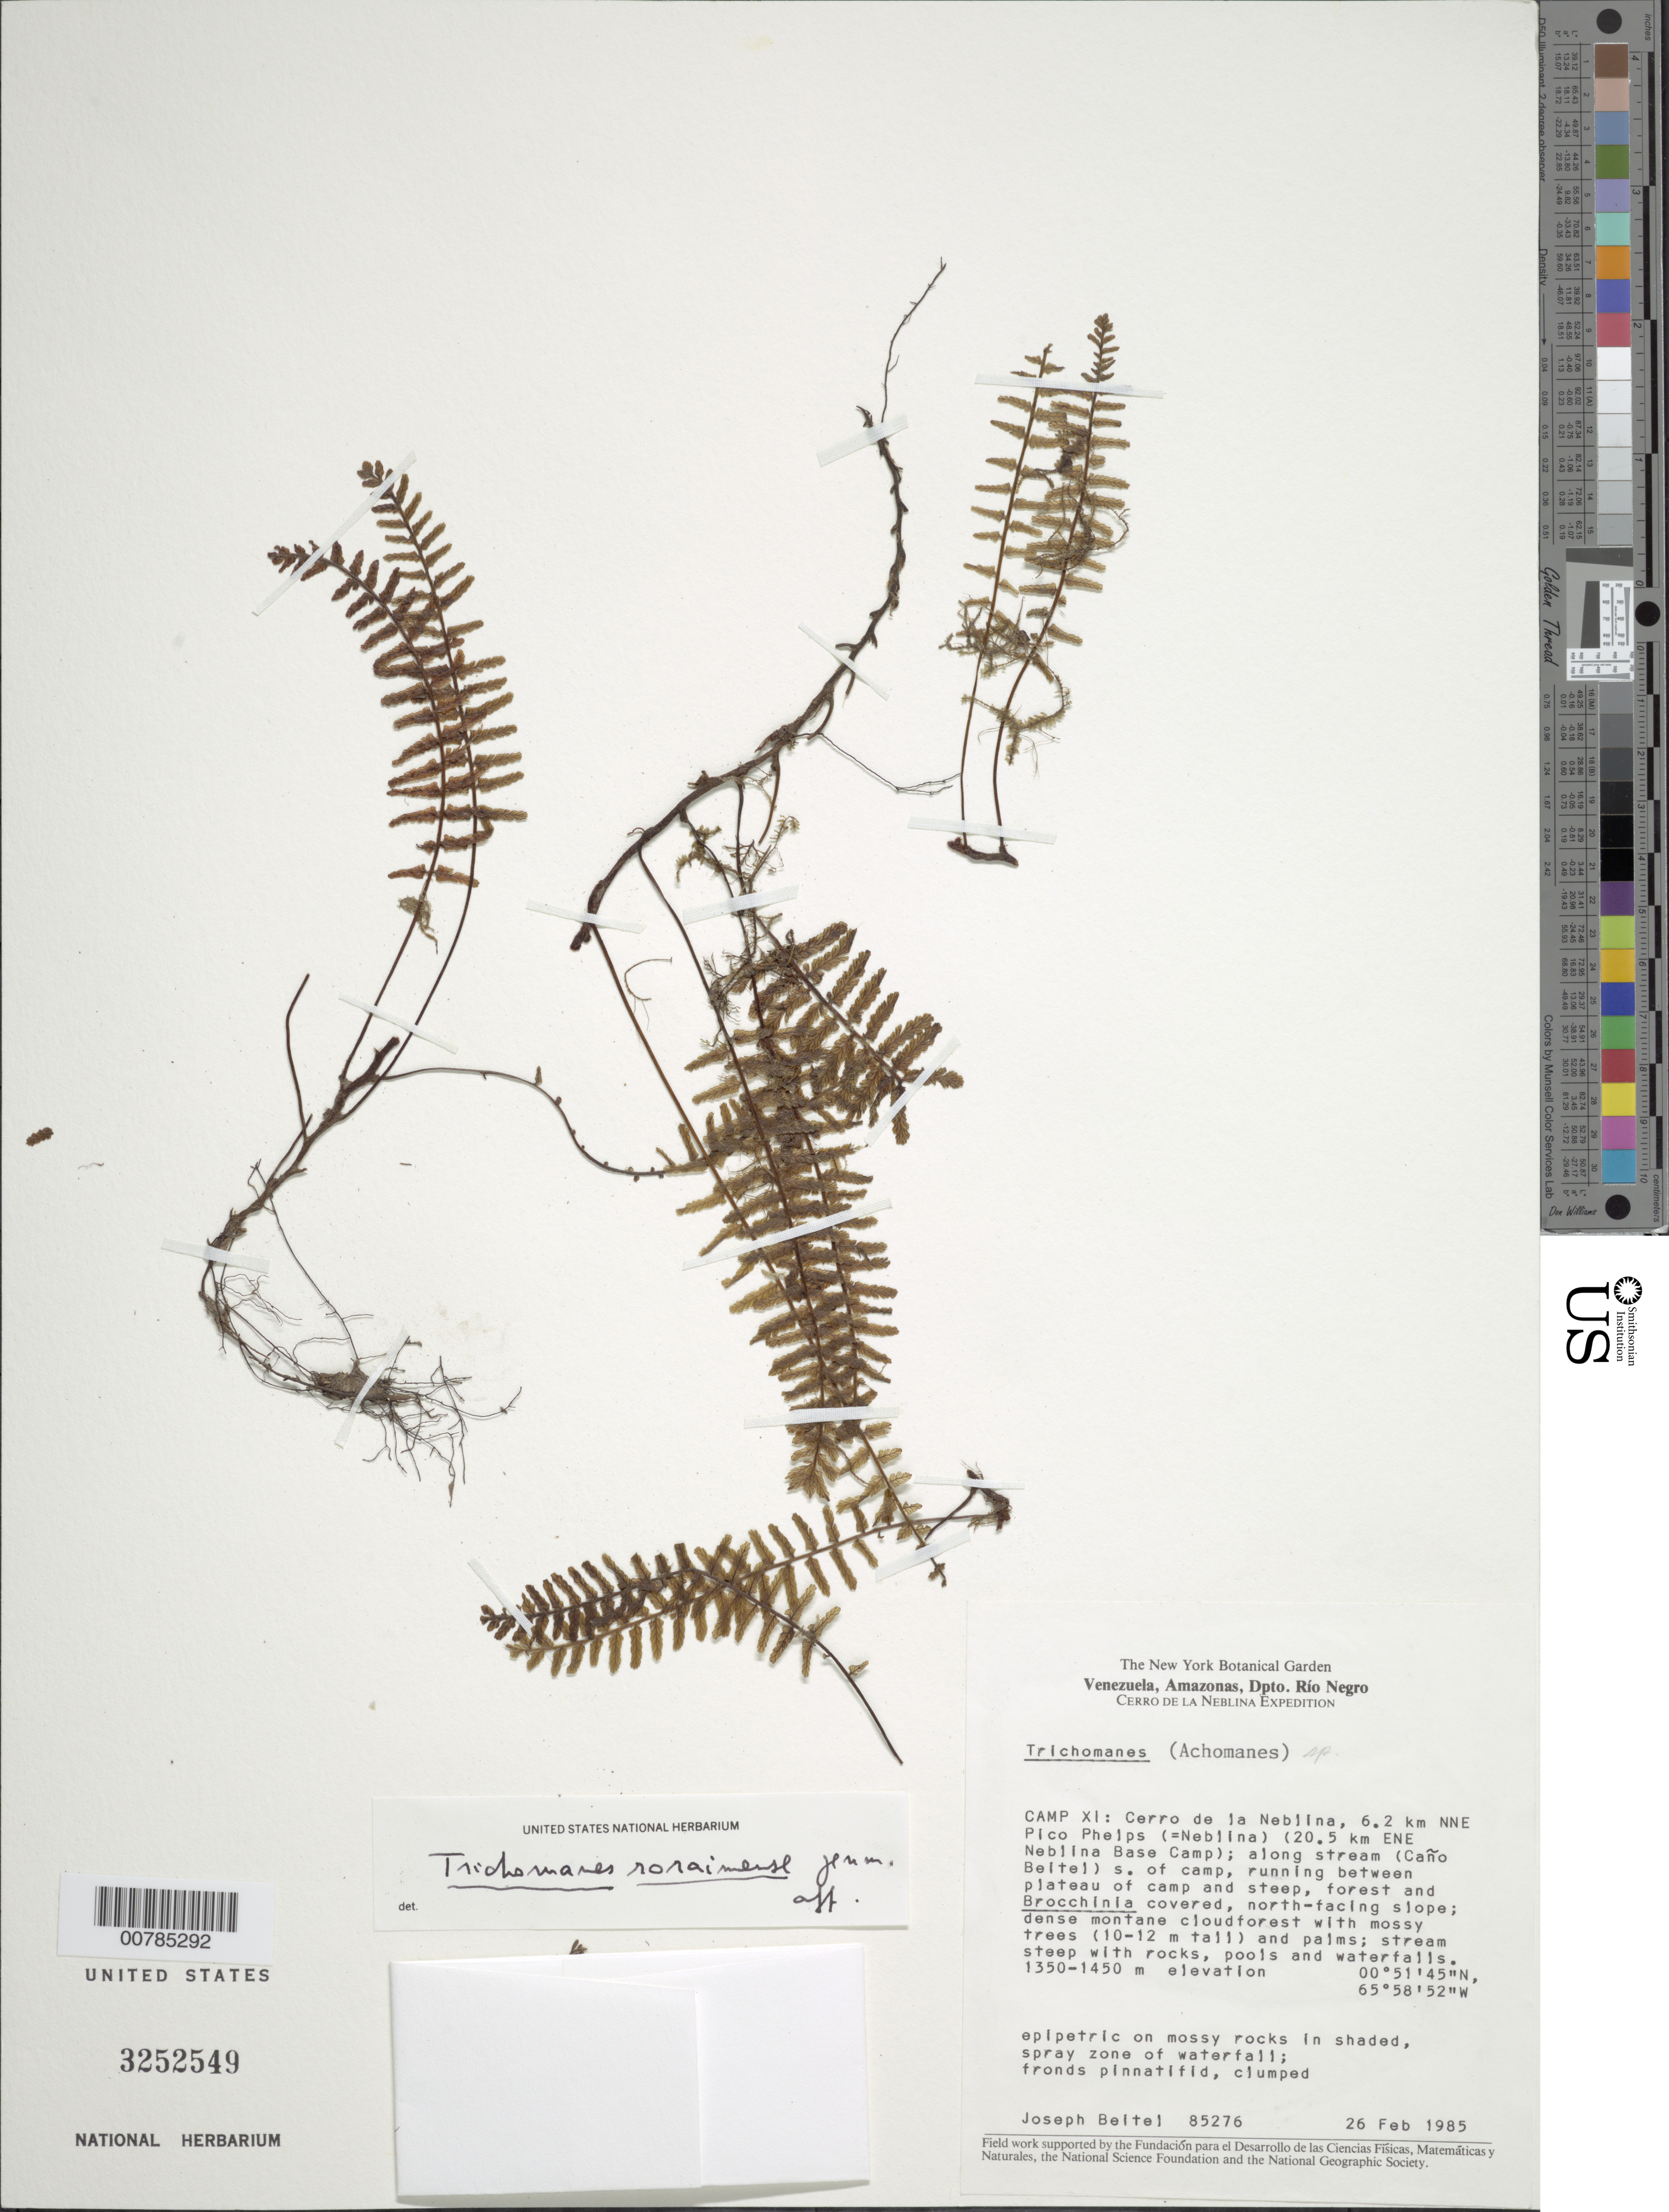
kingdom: Plantae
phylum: Tracheophyta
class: Polypodiopsida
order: Hymenophyllales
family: Hymenophyllaceae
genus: Trichomanes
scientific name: Trichomanes roraimense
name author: Jenman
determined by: Windisch, Paulo Guenter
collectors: J. M. Beitel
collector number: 85276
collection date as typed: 26-Feb-85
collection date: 1985-02-26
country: Venezuela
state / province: Amazonas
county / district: Río Negro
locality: Cerro de la Neblina, Camp XI, 6.2 km NNE Pico Phelps (= Neblina) (20.5 km ENE Neblina Base Camp), along stream (Caño Beiltel) S of camp, running between plateau of camp and steep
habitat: Mossy rocks in shaded, spray zone of waterfall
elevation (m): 1350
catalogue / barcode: US 3252549